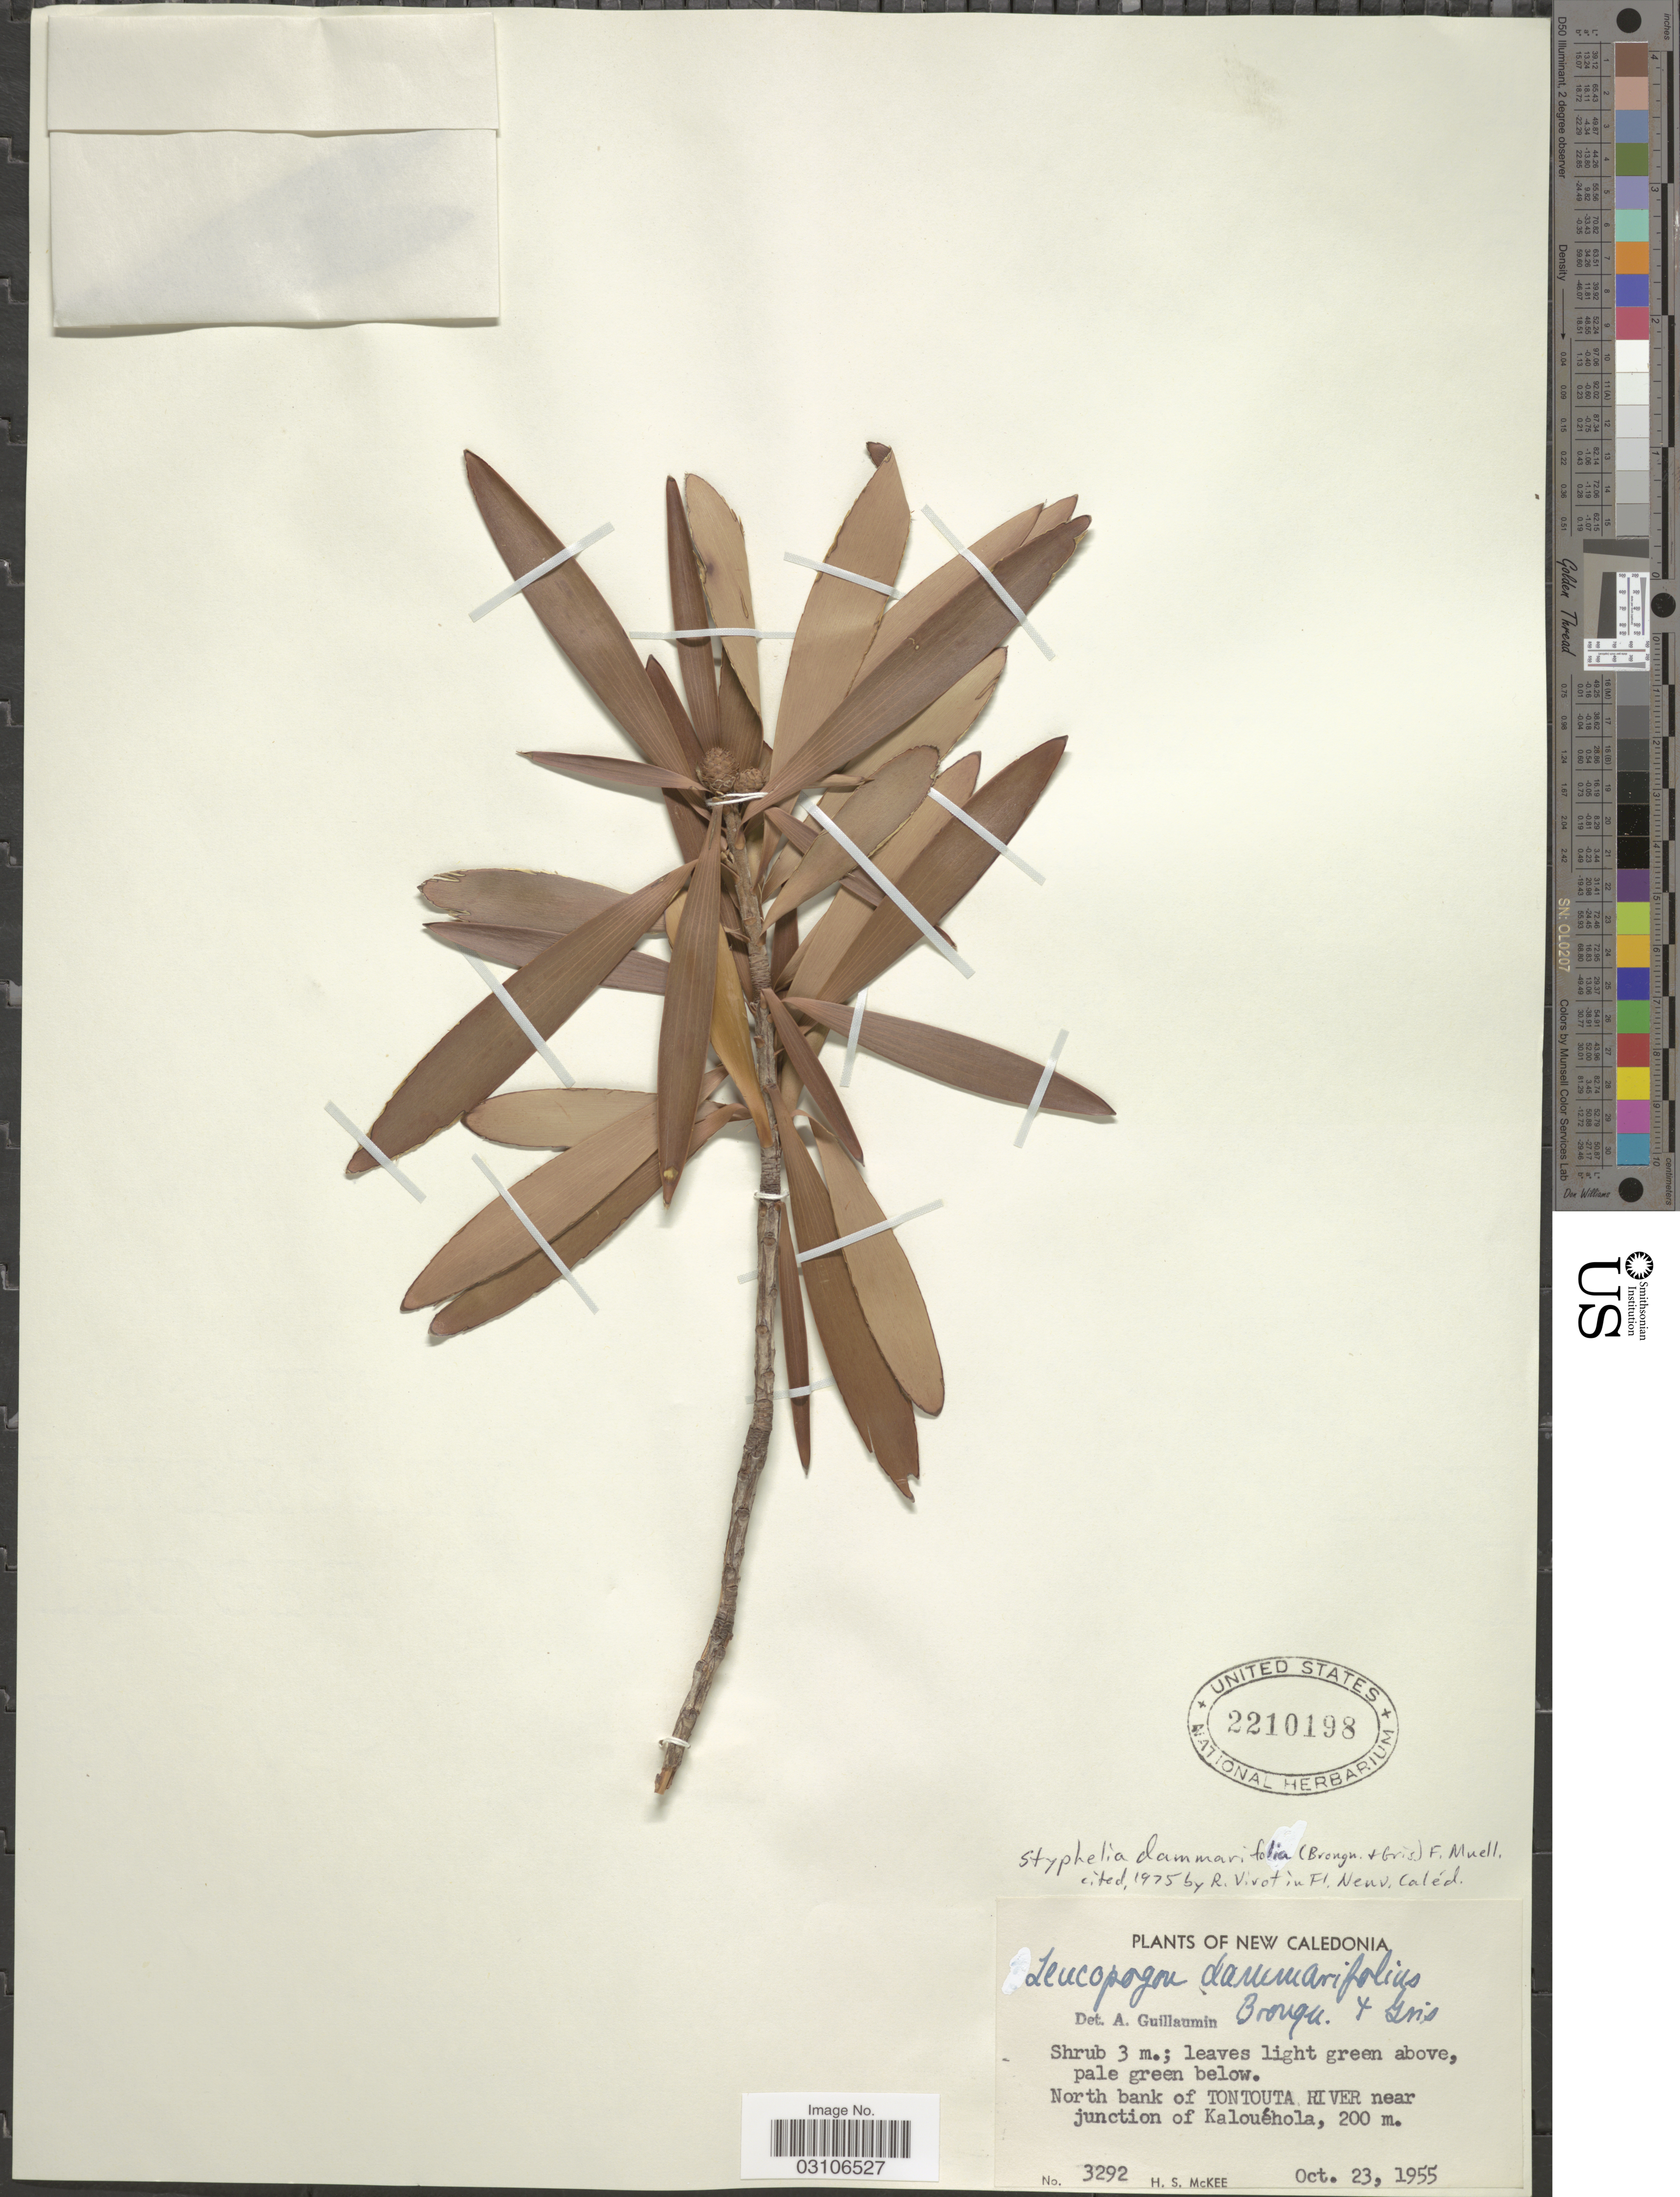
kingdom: Plantae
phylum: Tracheophyta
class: Magnoliopsida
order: Ericales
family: Ericaceae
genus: Styphelia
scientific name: Styphelia dammarifolia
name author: (Brongn. & Gris) F. Muell.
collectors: H. S. McKee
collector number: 3292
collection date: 1955-10-23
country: New Caledonia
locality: North bank of Tontouta River near junction of Kalouéhola.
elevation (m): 200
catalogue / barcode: US 2210198